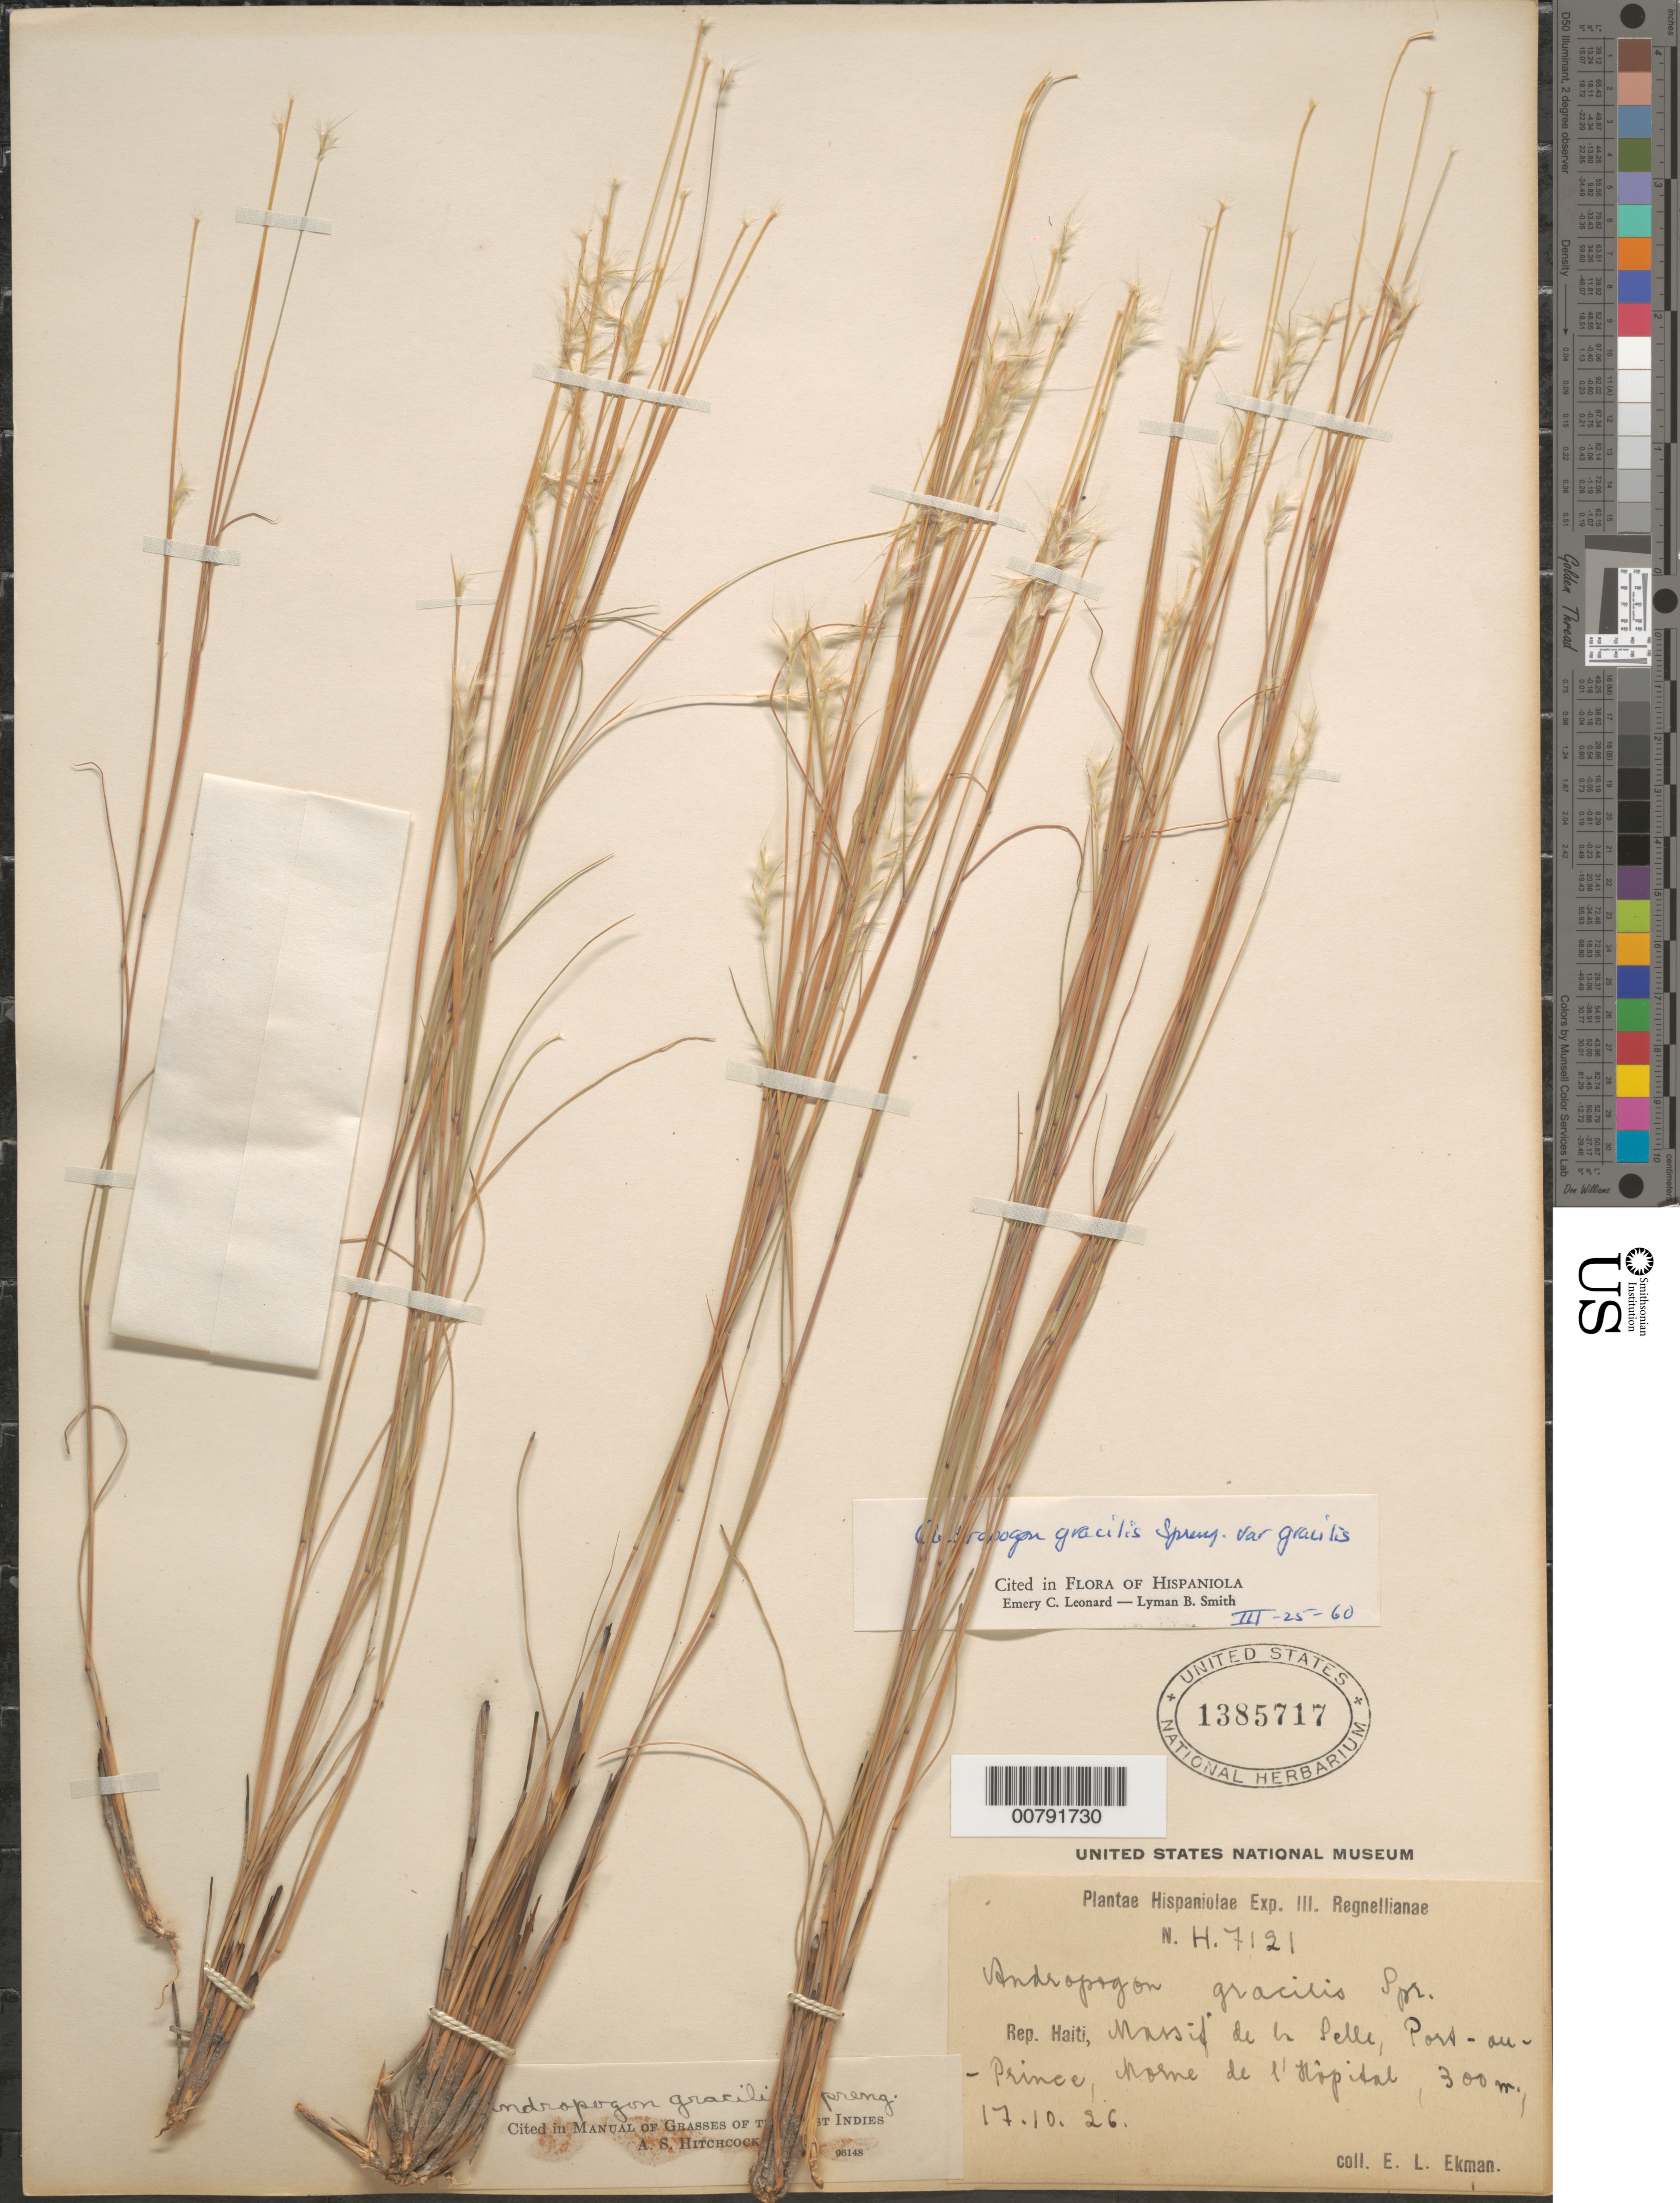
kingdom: Plantae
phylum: Tracheophyta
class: Liliopsida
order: Poales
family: Poaceae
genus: Schizachyrium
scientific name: Schizachyrium gracile var. gracile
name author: (Spreng.) Nash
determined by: Leonard, E. C.; Smith, L. B.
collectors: E. L. Ekman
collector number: H 7121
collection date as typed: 17 Oct 1926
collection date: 1926-10-17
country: Haiti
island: Hispaniola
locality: Massif de la Selle, Port-au-Prince, Morne de l'Hopital, road Diguini to St. Rock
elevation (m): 300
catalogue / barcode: US 1385717